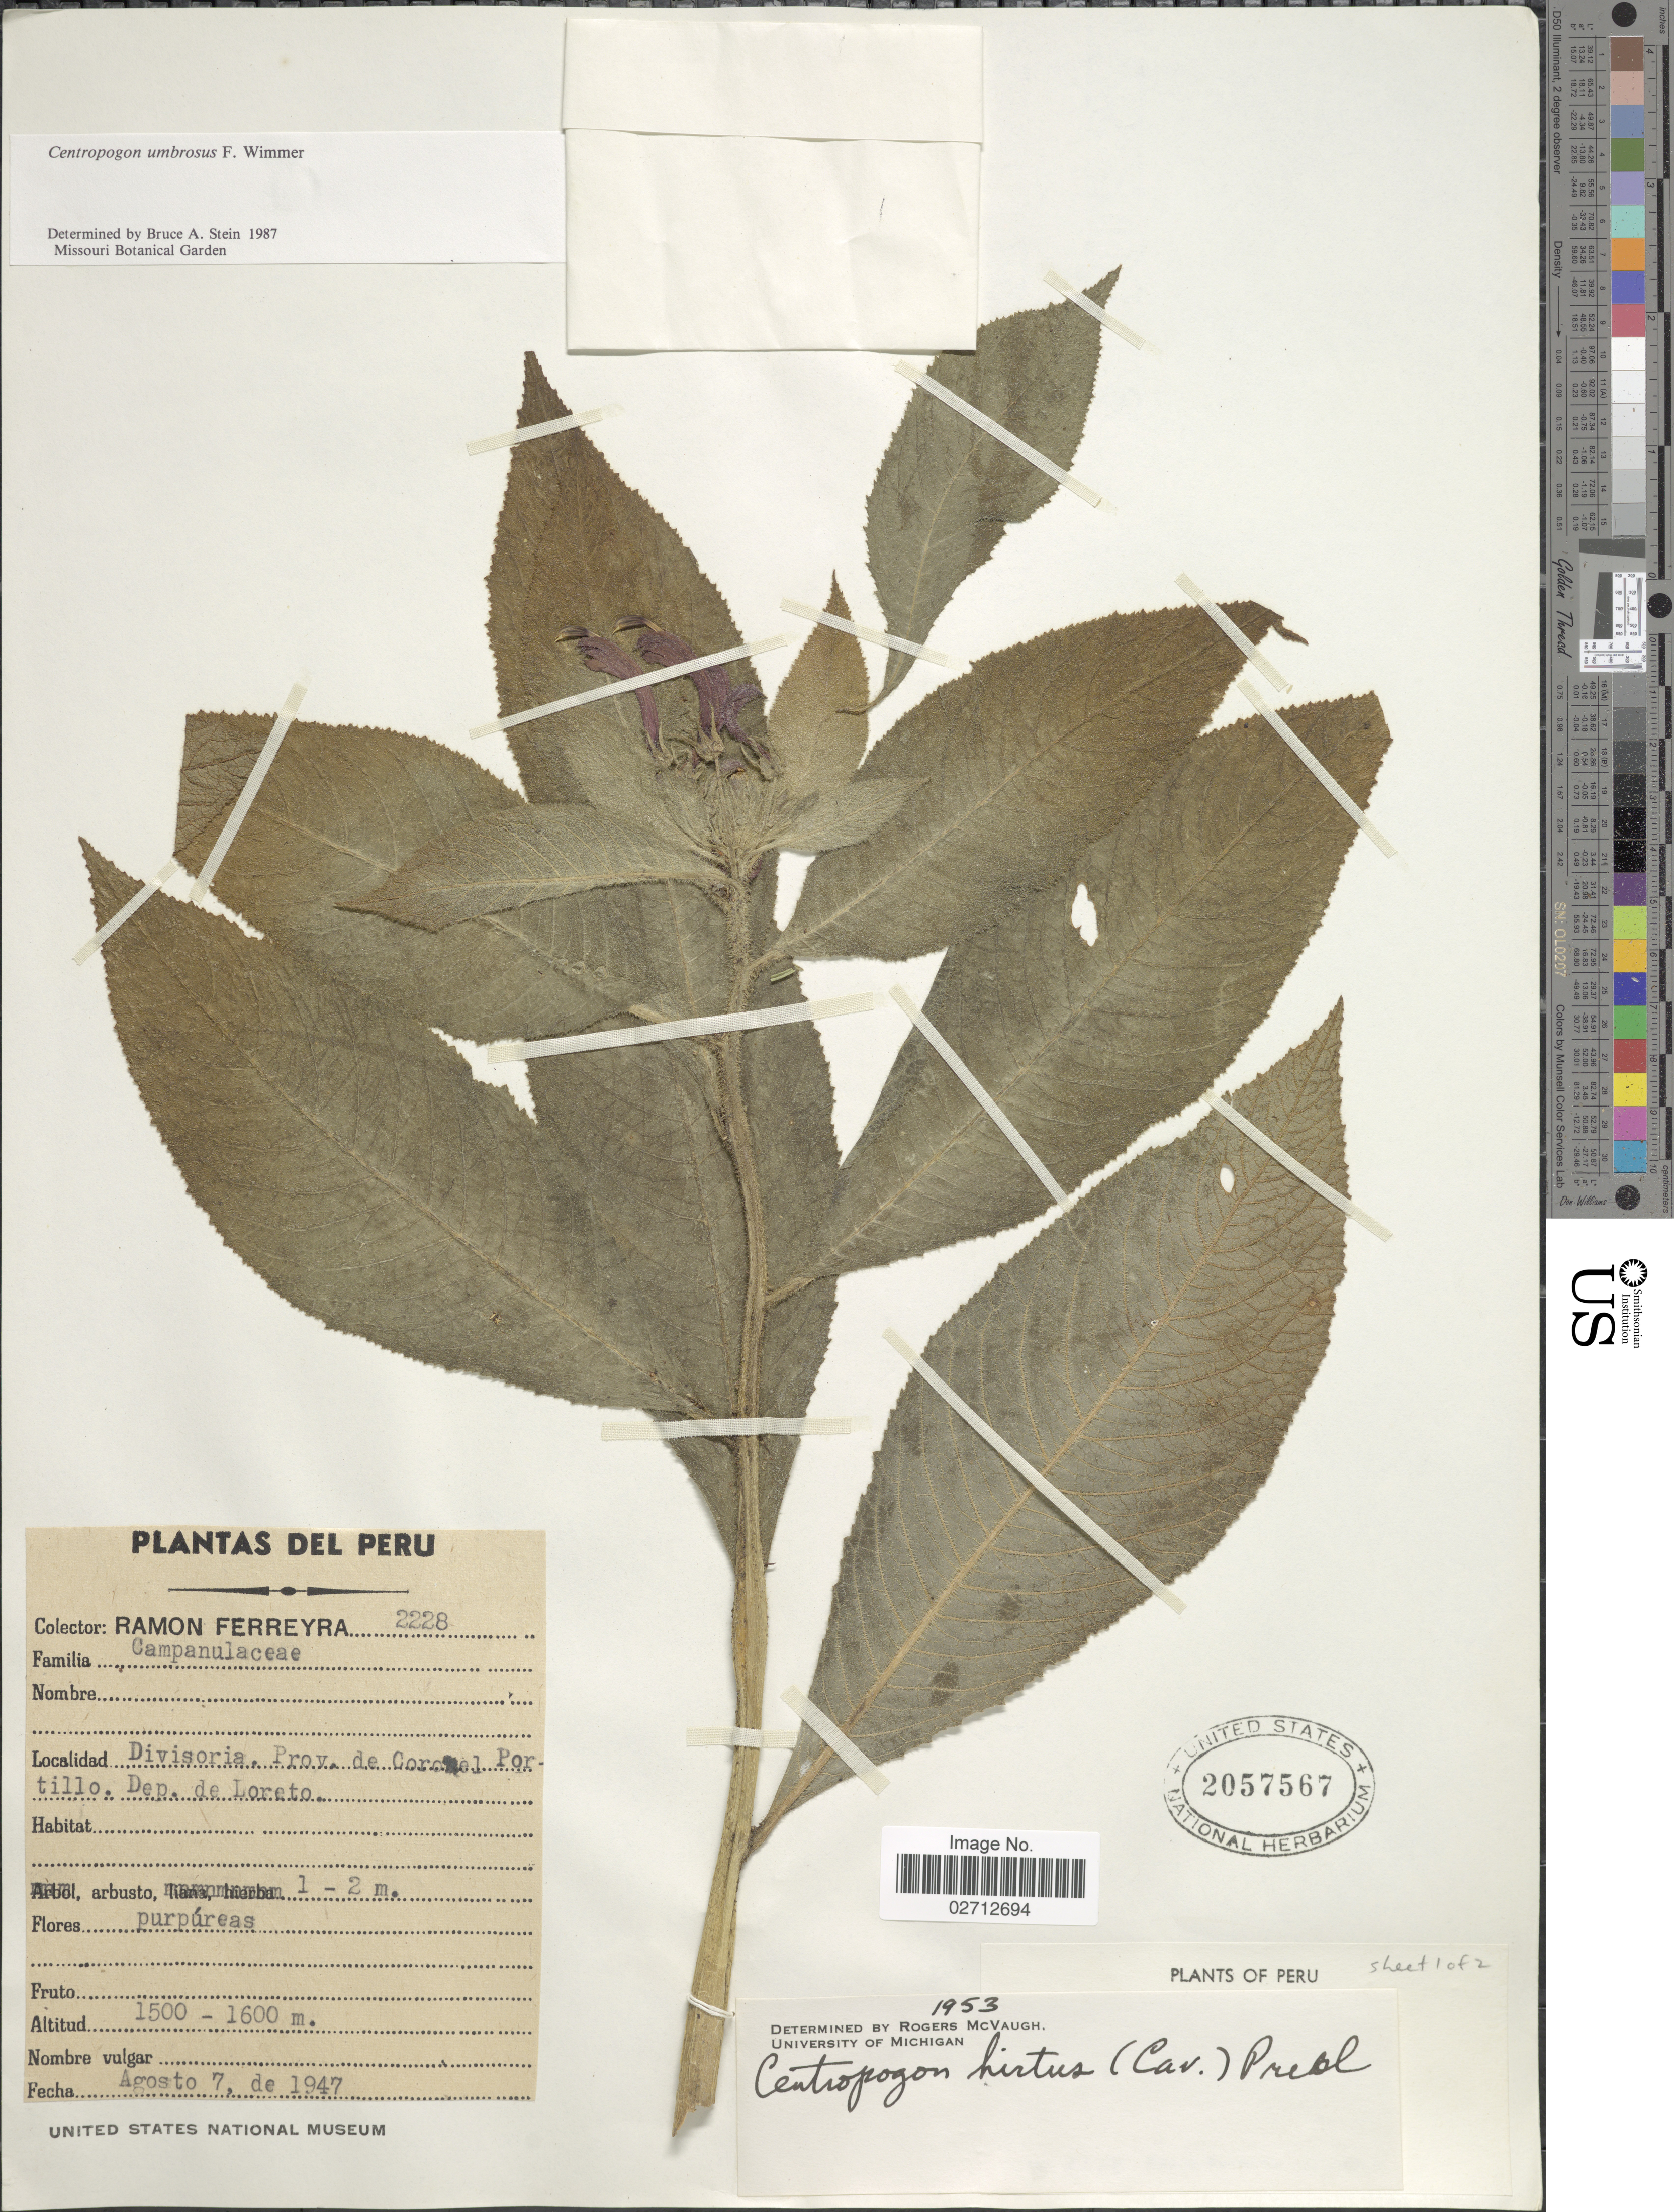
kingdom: Plantae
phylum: Tracheophyta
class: Magnoliopsida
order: Asterales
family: Campanulaceae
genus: Centropogon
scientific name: Centropogon umbrosus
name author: E. Wimm.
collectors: R. A. Ferreyra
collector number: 2228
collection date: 1947-08-07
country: Peru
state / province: Loreto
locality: Divisoria, Prov. de Coronel Portillo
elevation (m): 1500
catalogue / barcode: US 2057567